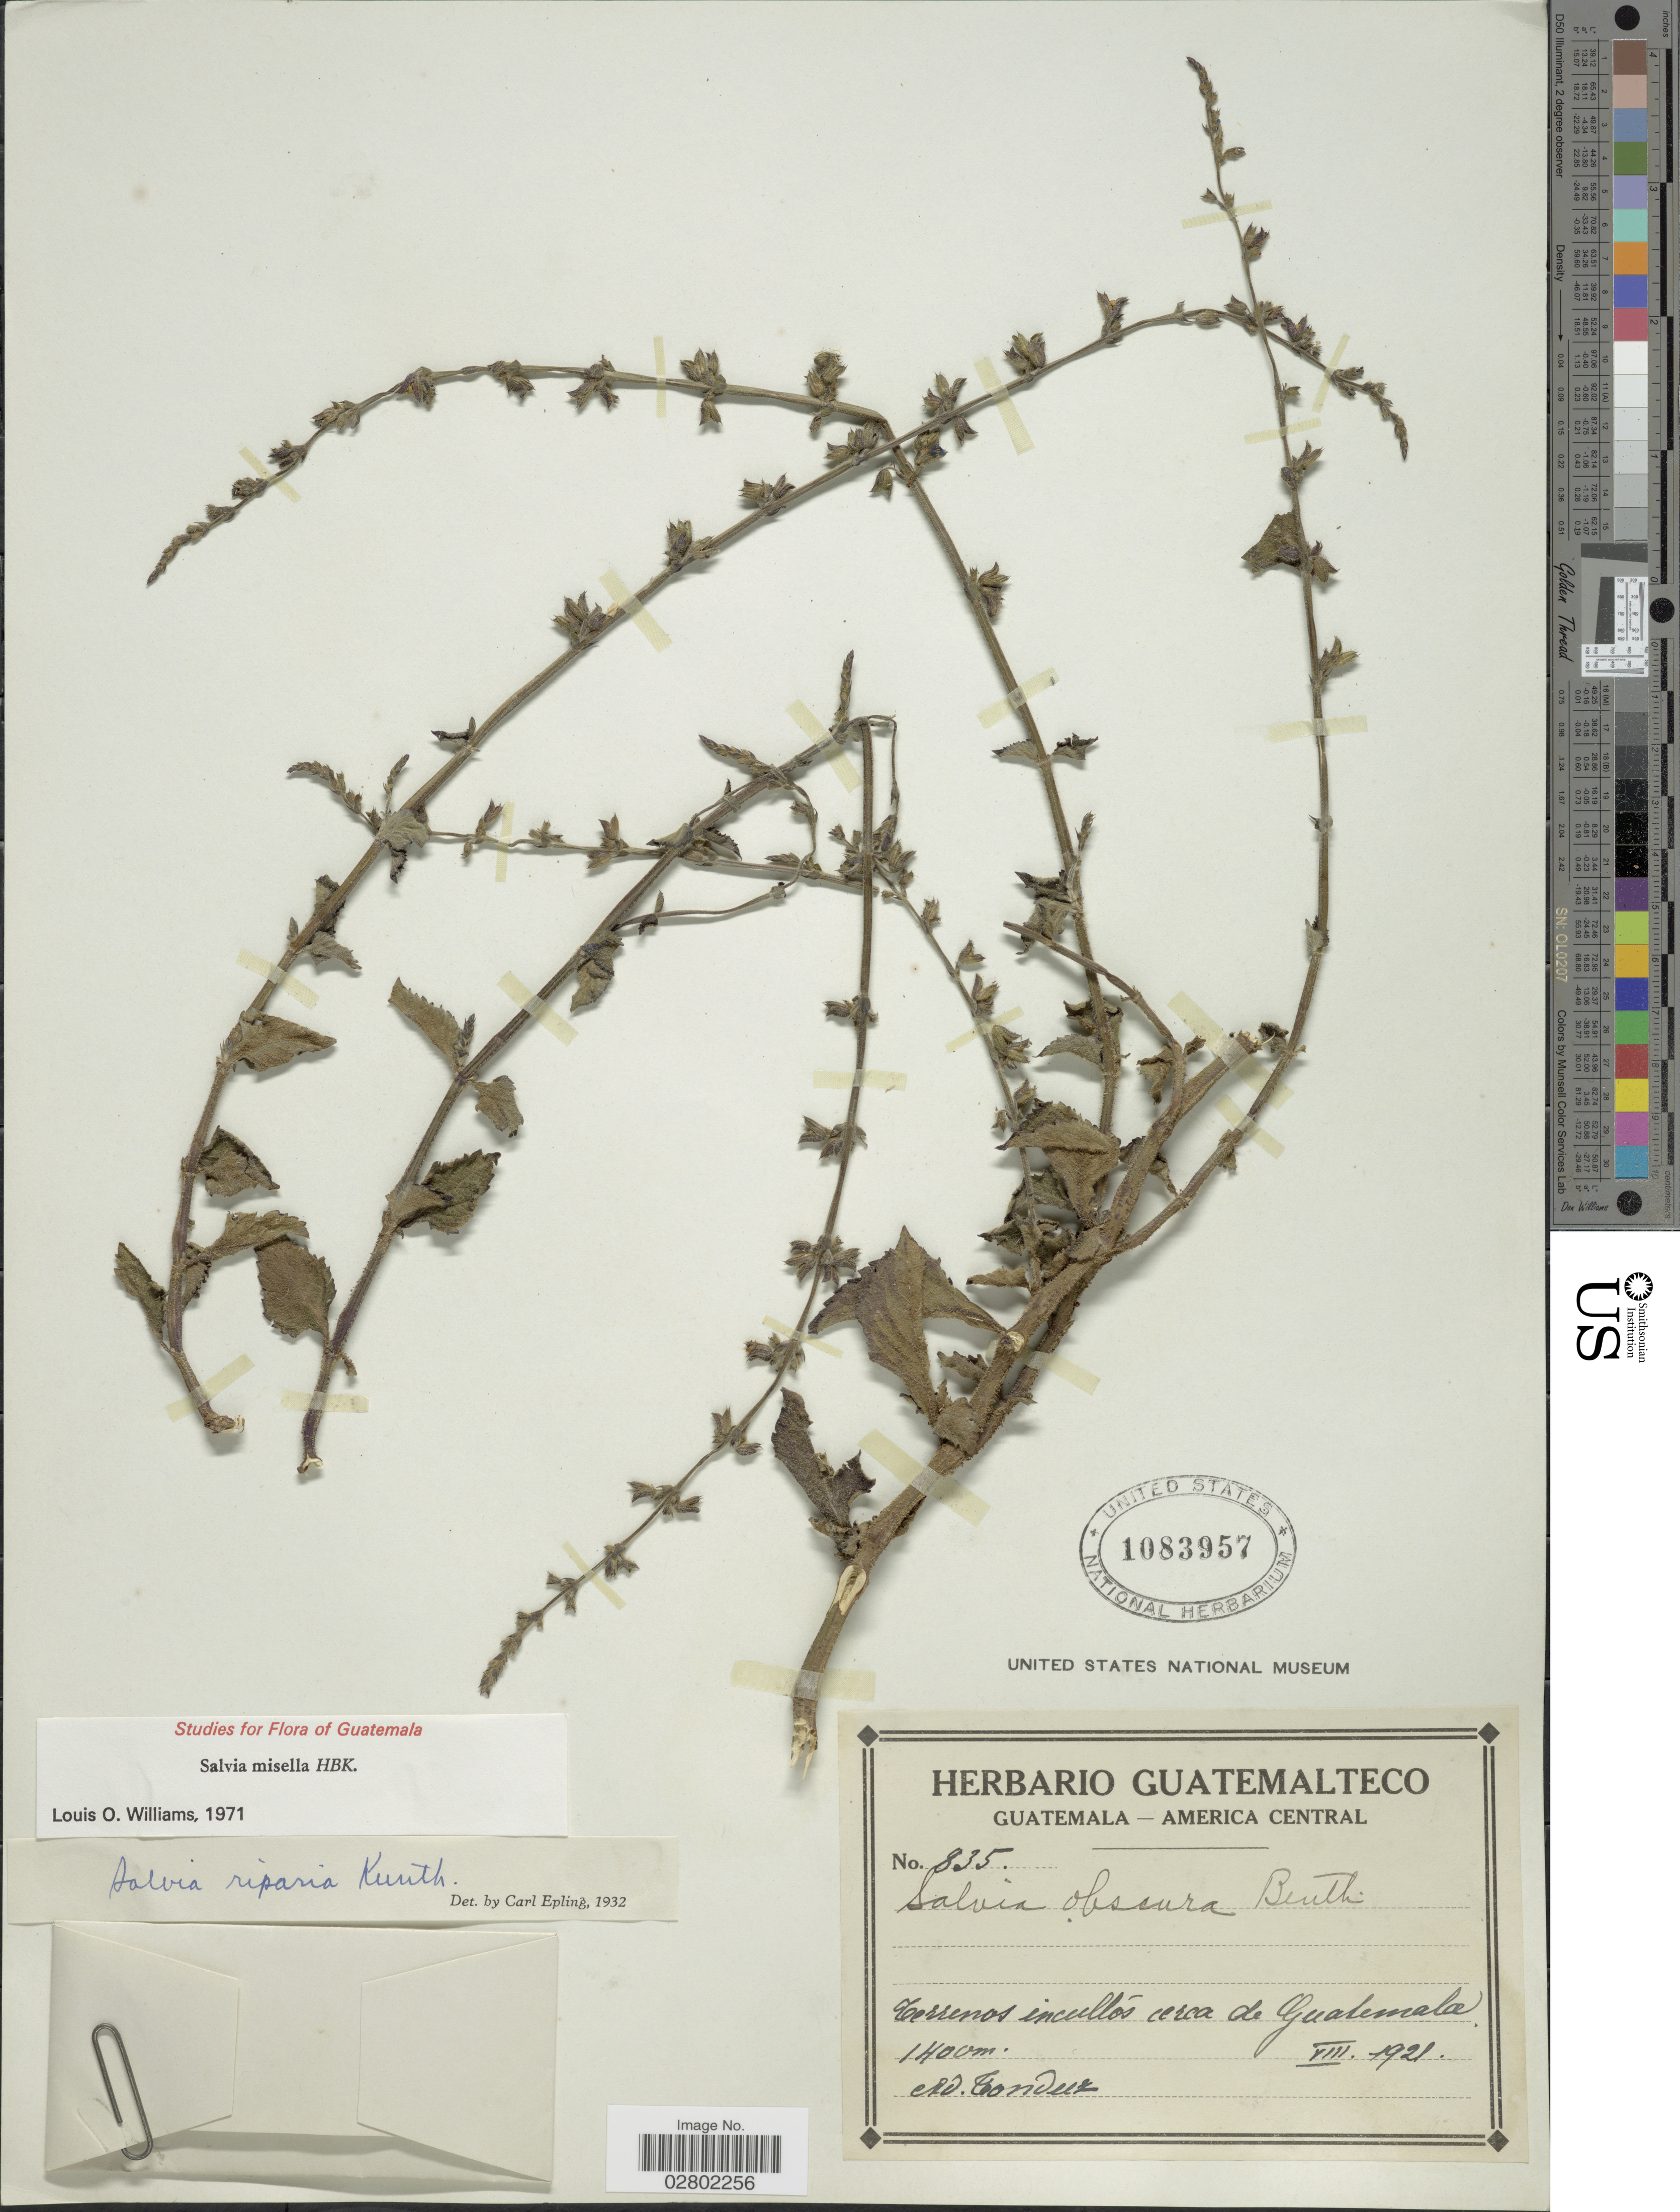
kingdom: Plantae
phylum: Tracheophyta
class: Magnoliopsida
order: Lamiales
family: Lamiaceae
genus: Salvia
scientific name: Salvia misella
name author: Kunth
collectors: A. Tonduz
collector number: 835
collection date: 1921-08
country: Guatemala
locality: Cerca de Guatemala.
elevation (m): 1400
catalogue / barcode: US 1083957